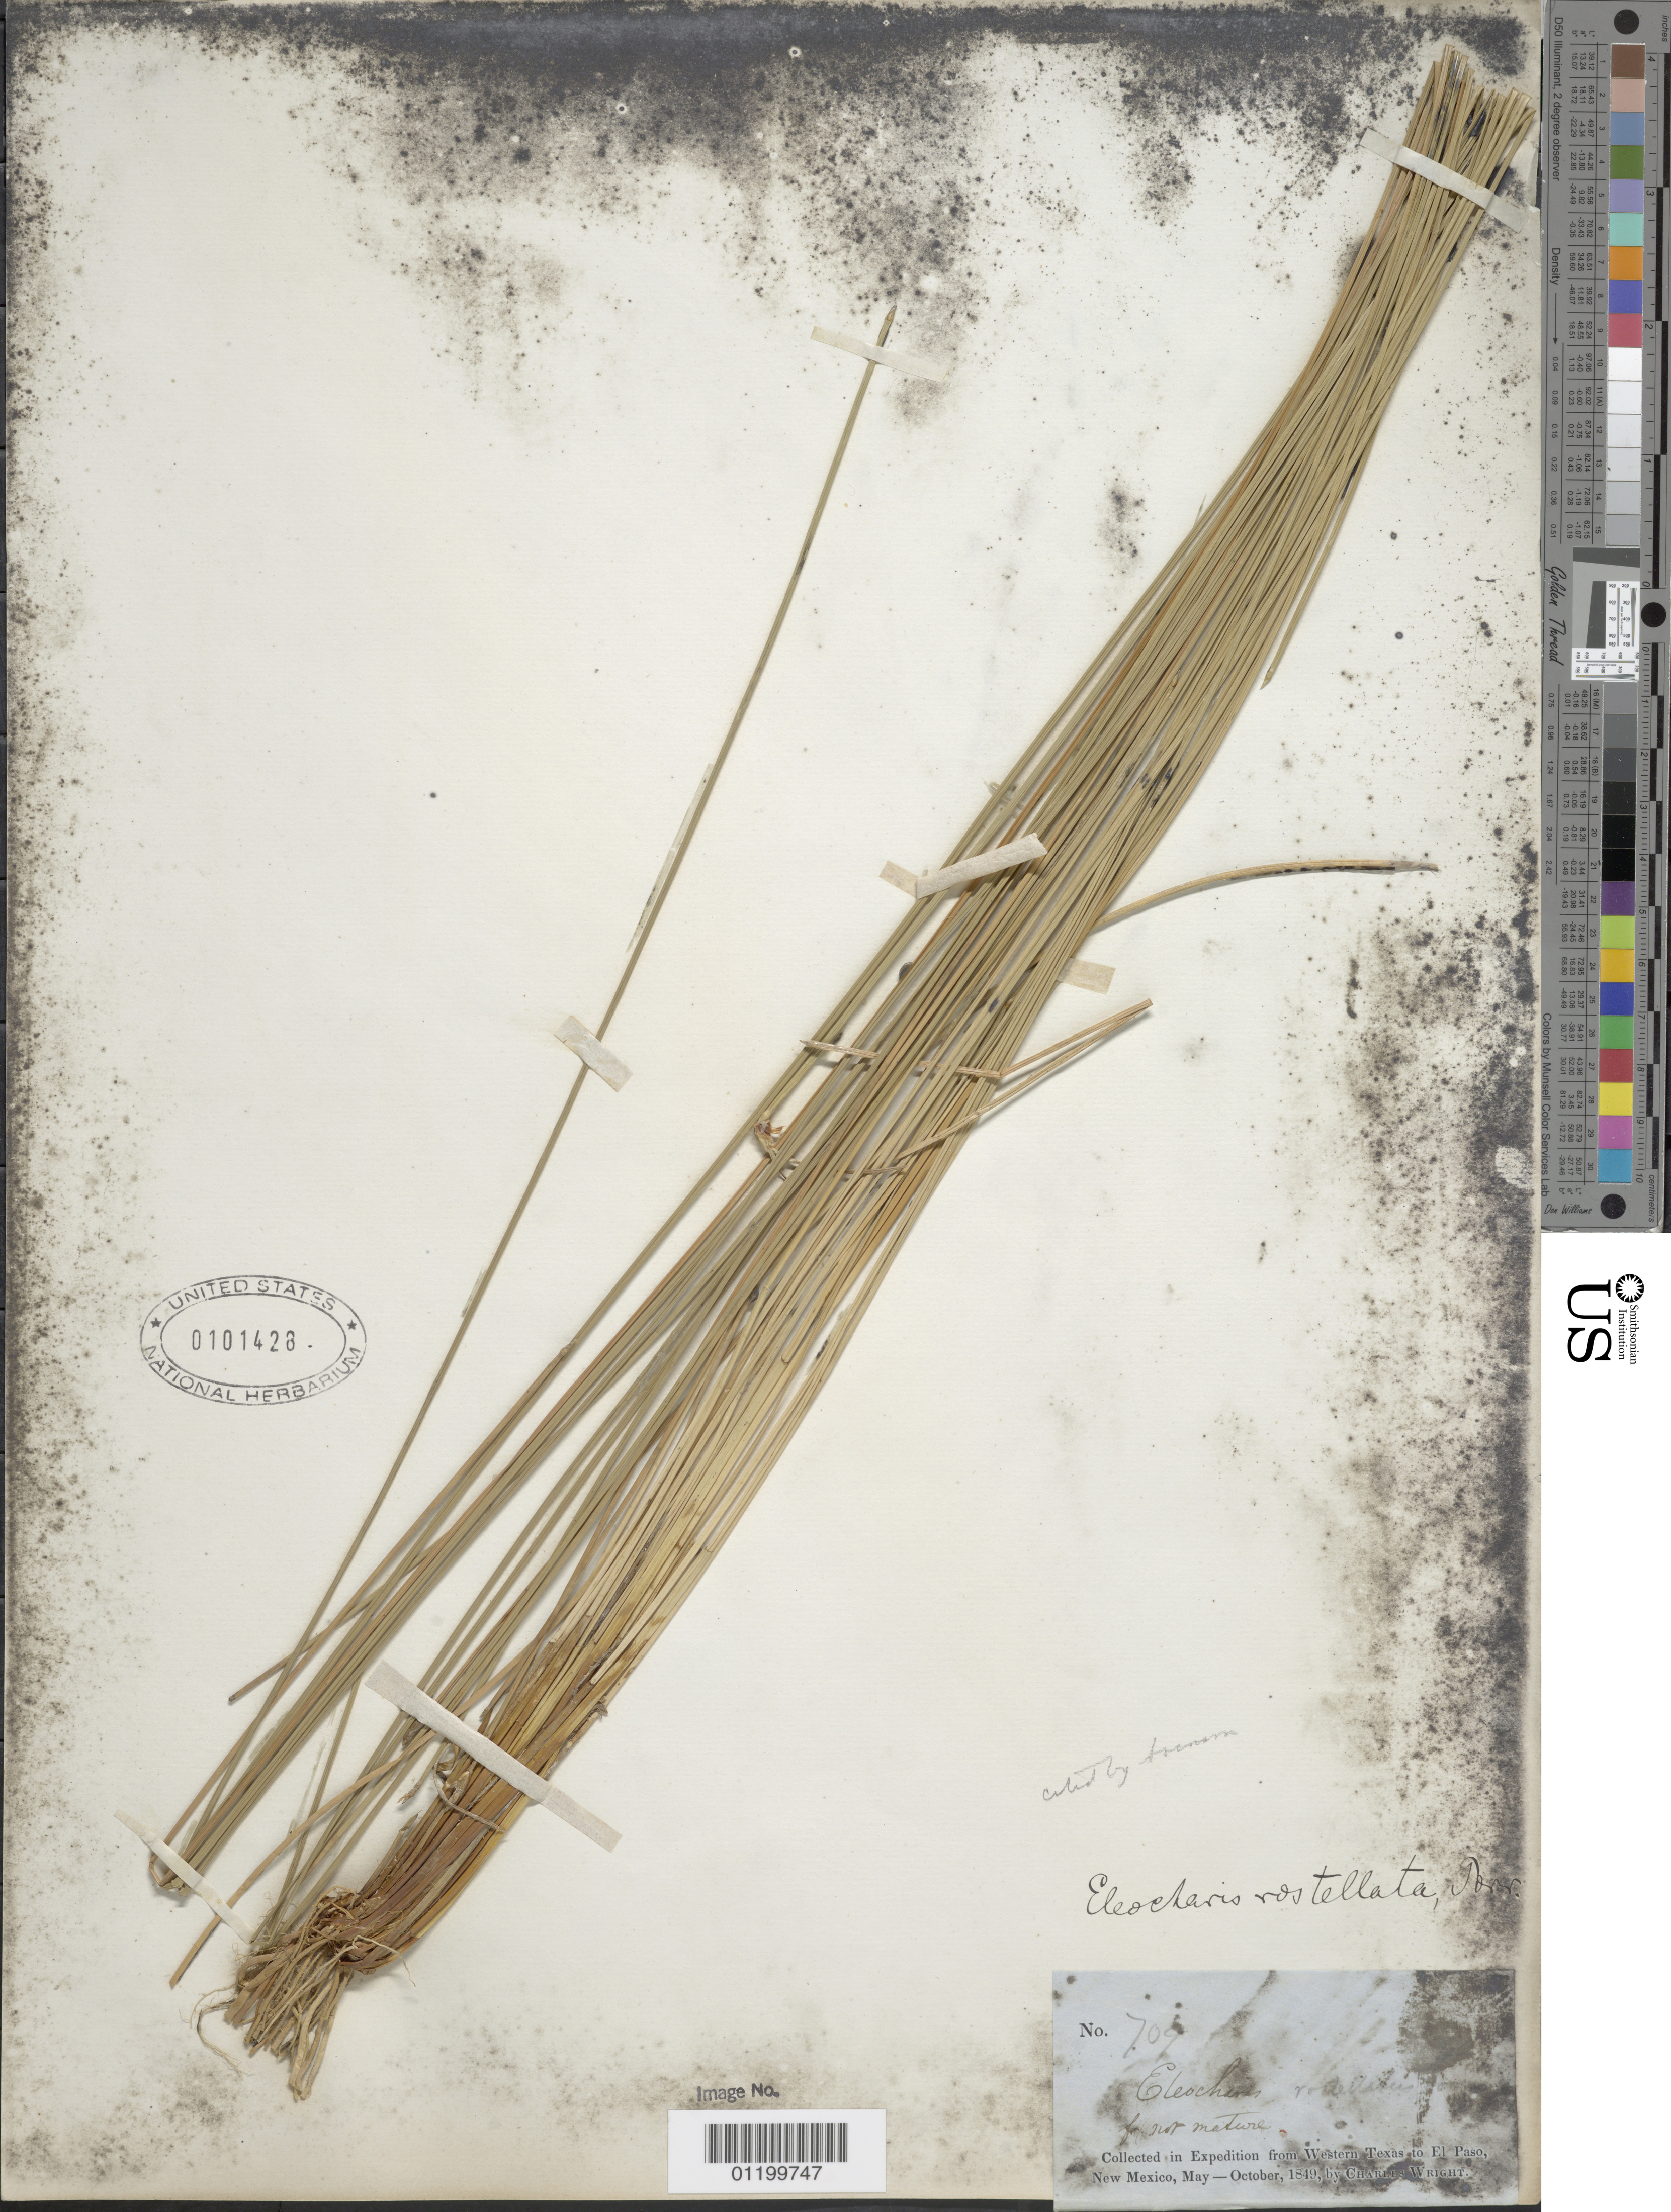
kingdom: Plantae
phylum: Tracheophyta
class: Liliopsida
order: Poales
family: Cyperaceae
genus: Eleocharis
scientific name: Eleocharis rostellata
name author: (Torr.) Torr.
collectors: C. Wright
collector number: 709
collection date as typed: May 1849 to -- Oct 1849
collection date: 1849-05/1849-10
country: United States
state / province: New Mexico / Texas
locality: from Western Texas to El Paso, New Mexico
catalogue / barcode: US 101428